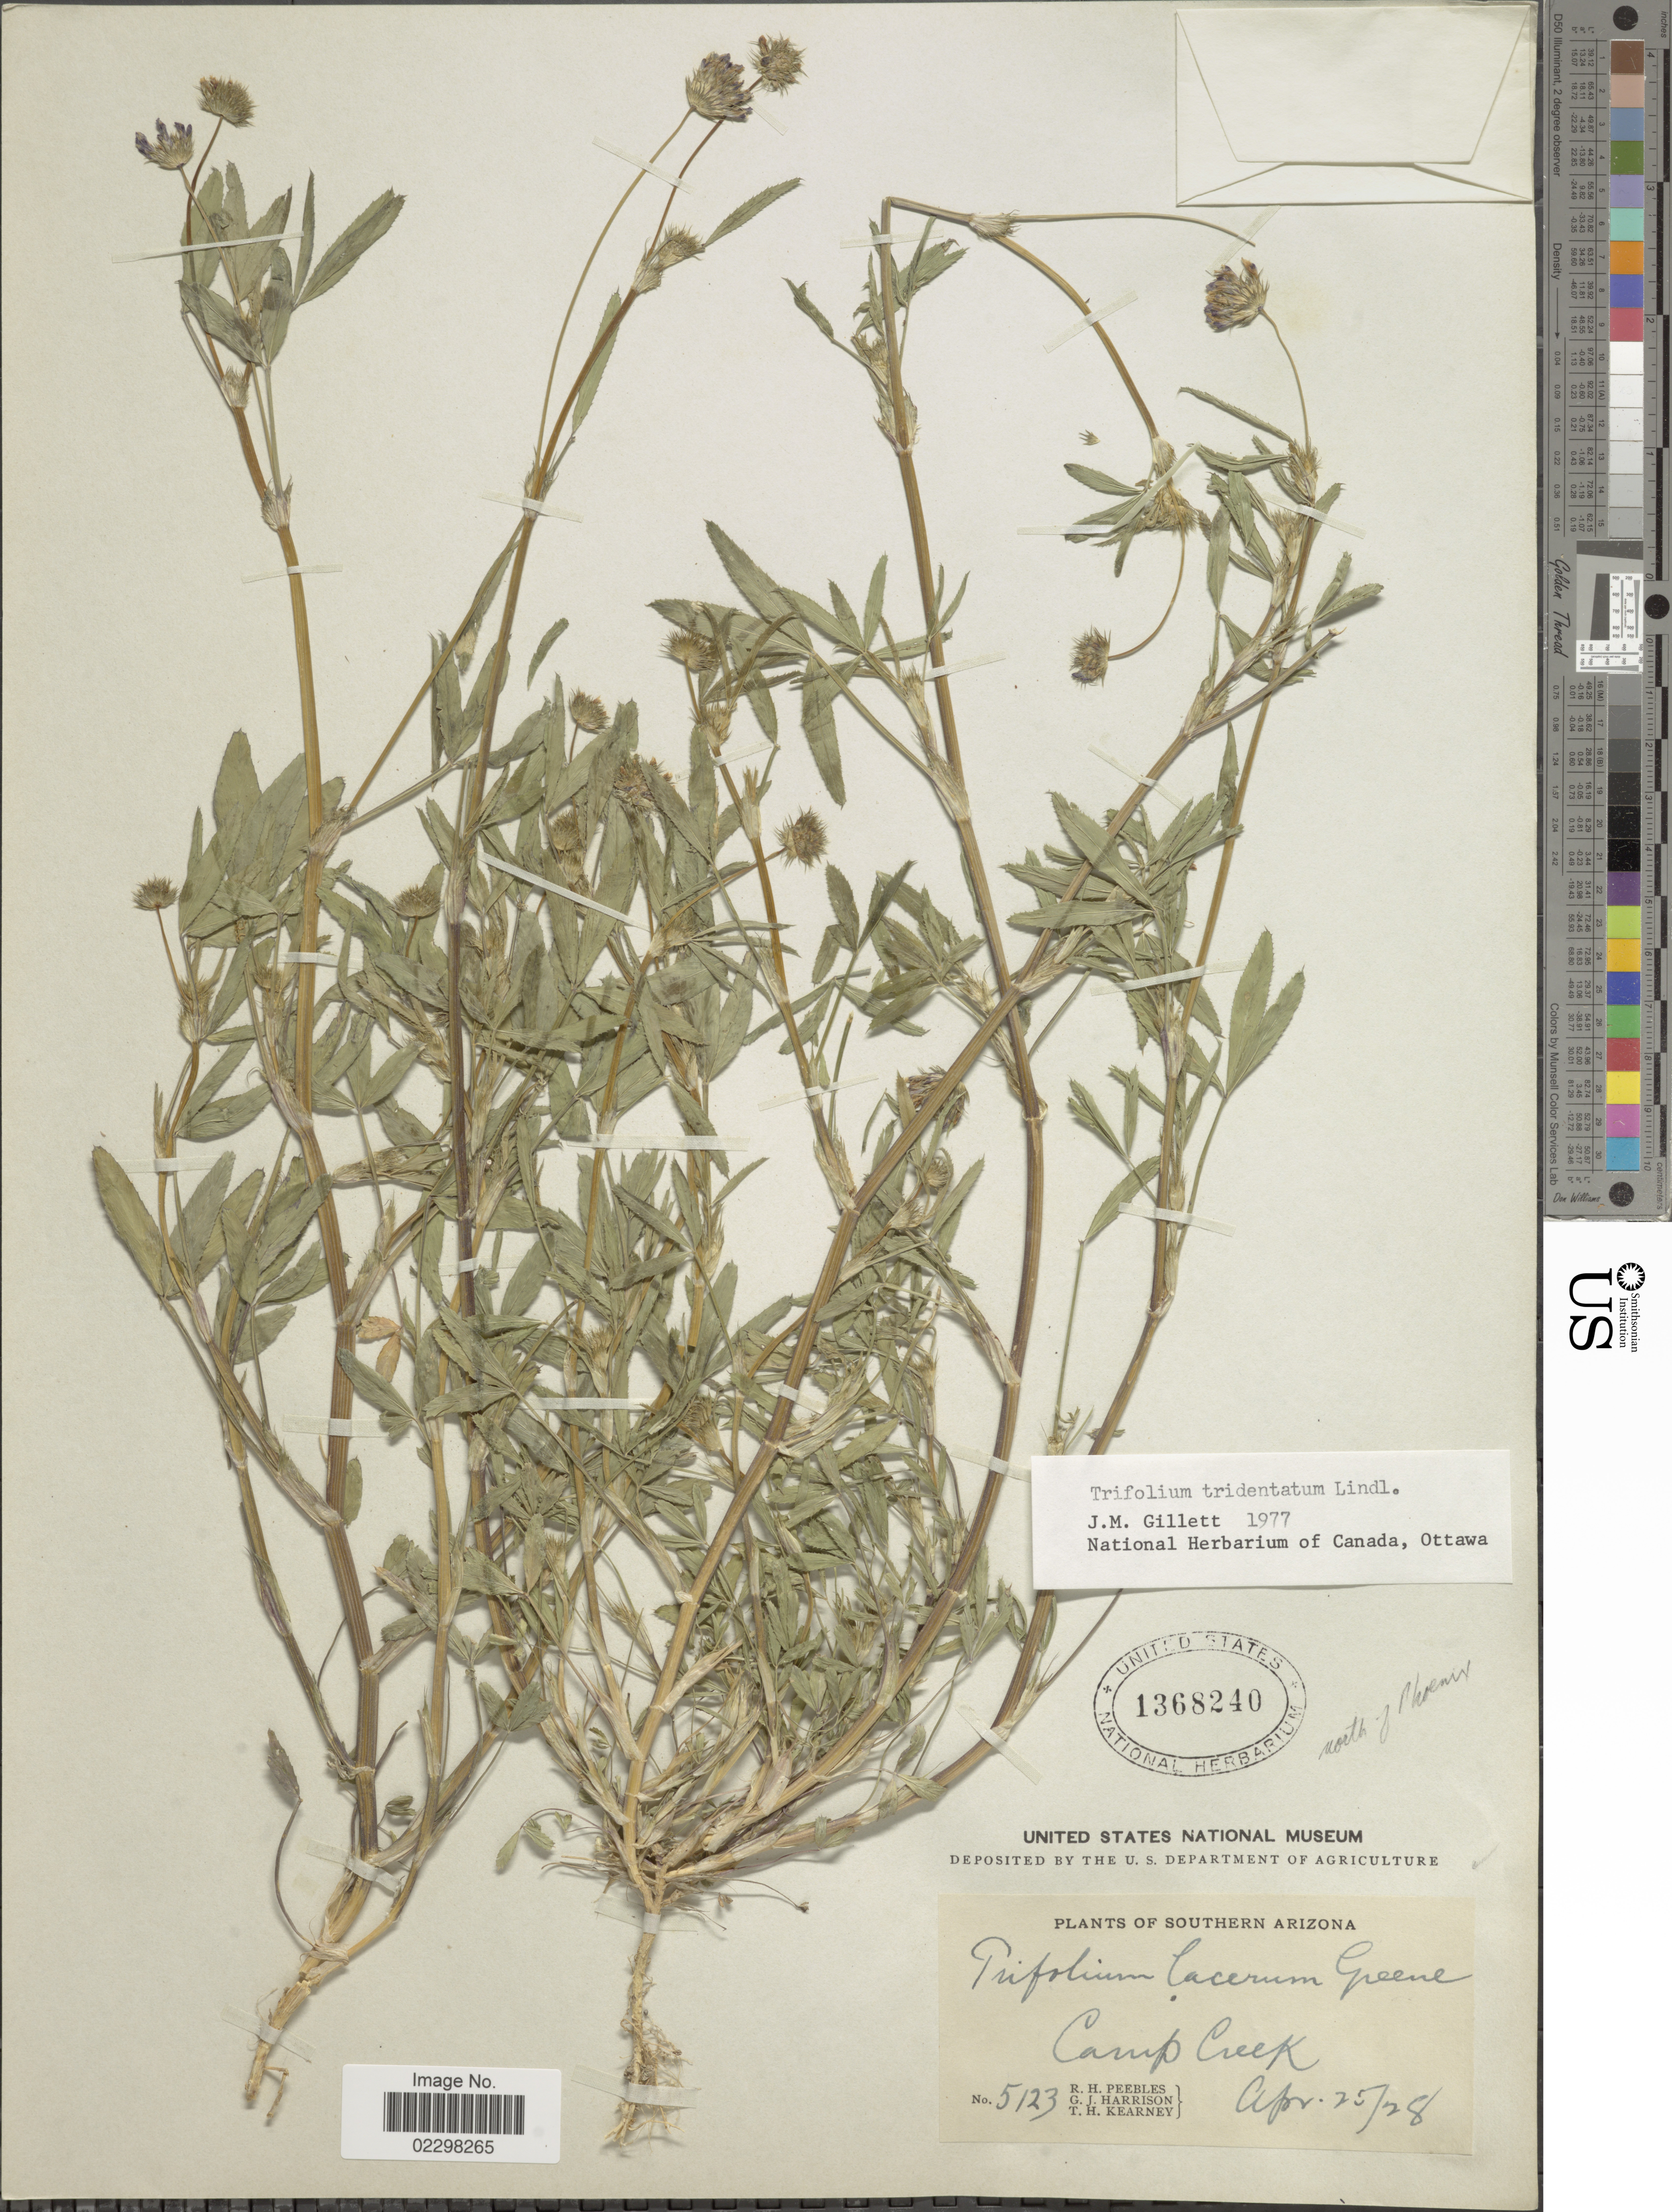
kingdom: Plantae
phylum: Tracheophyta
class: Magnoliopsida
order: Fabales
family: Fabaceae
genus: Trifolium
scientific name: Trifolium tridentatum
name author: Lindl.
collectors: R. H. Peebles, G. J. Harrison & T. H. Kearney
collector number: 5123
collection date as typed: Transcribed d/m/y: 25/4/28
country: United States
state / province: Arizona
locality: Southern Arizona. Camp Creek.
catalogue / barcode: US 1368240